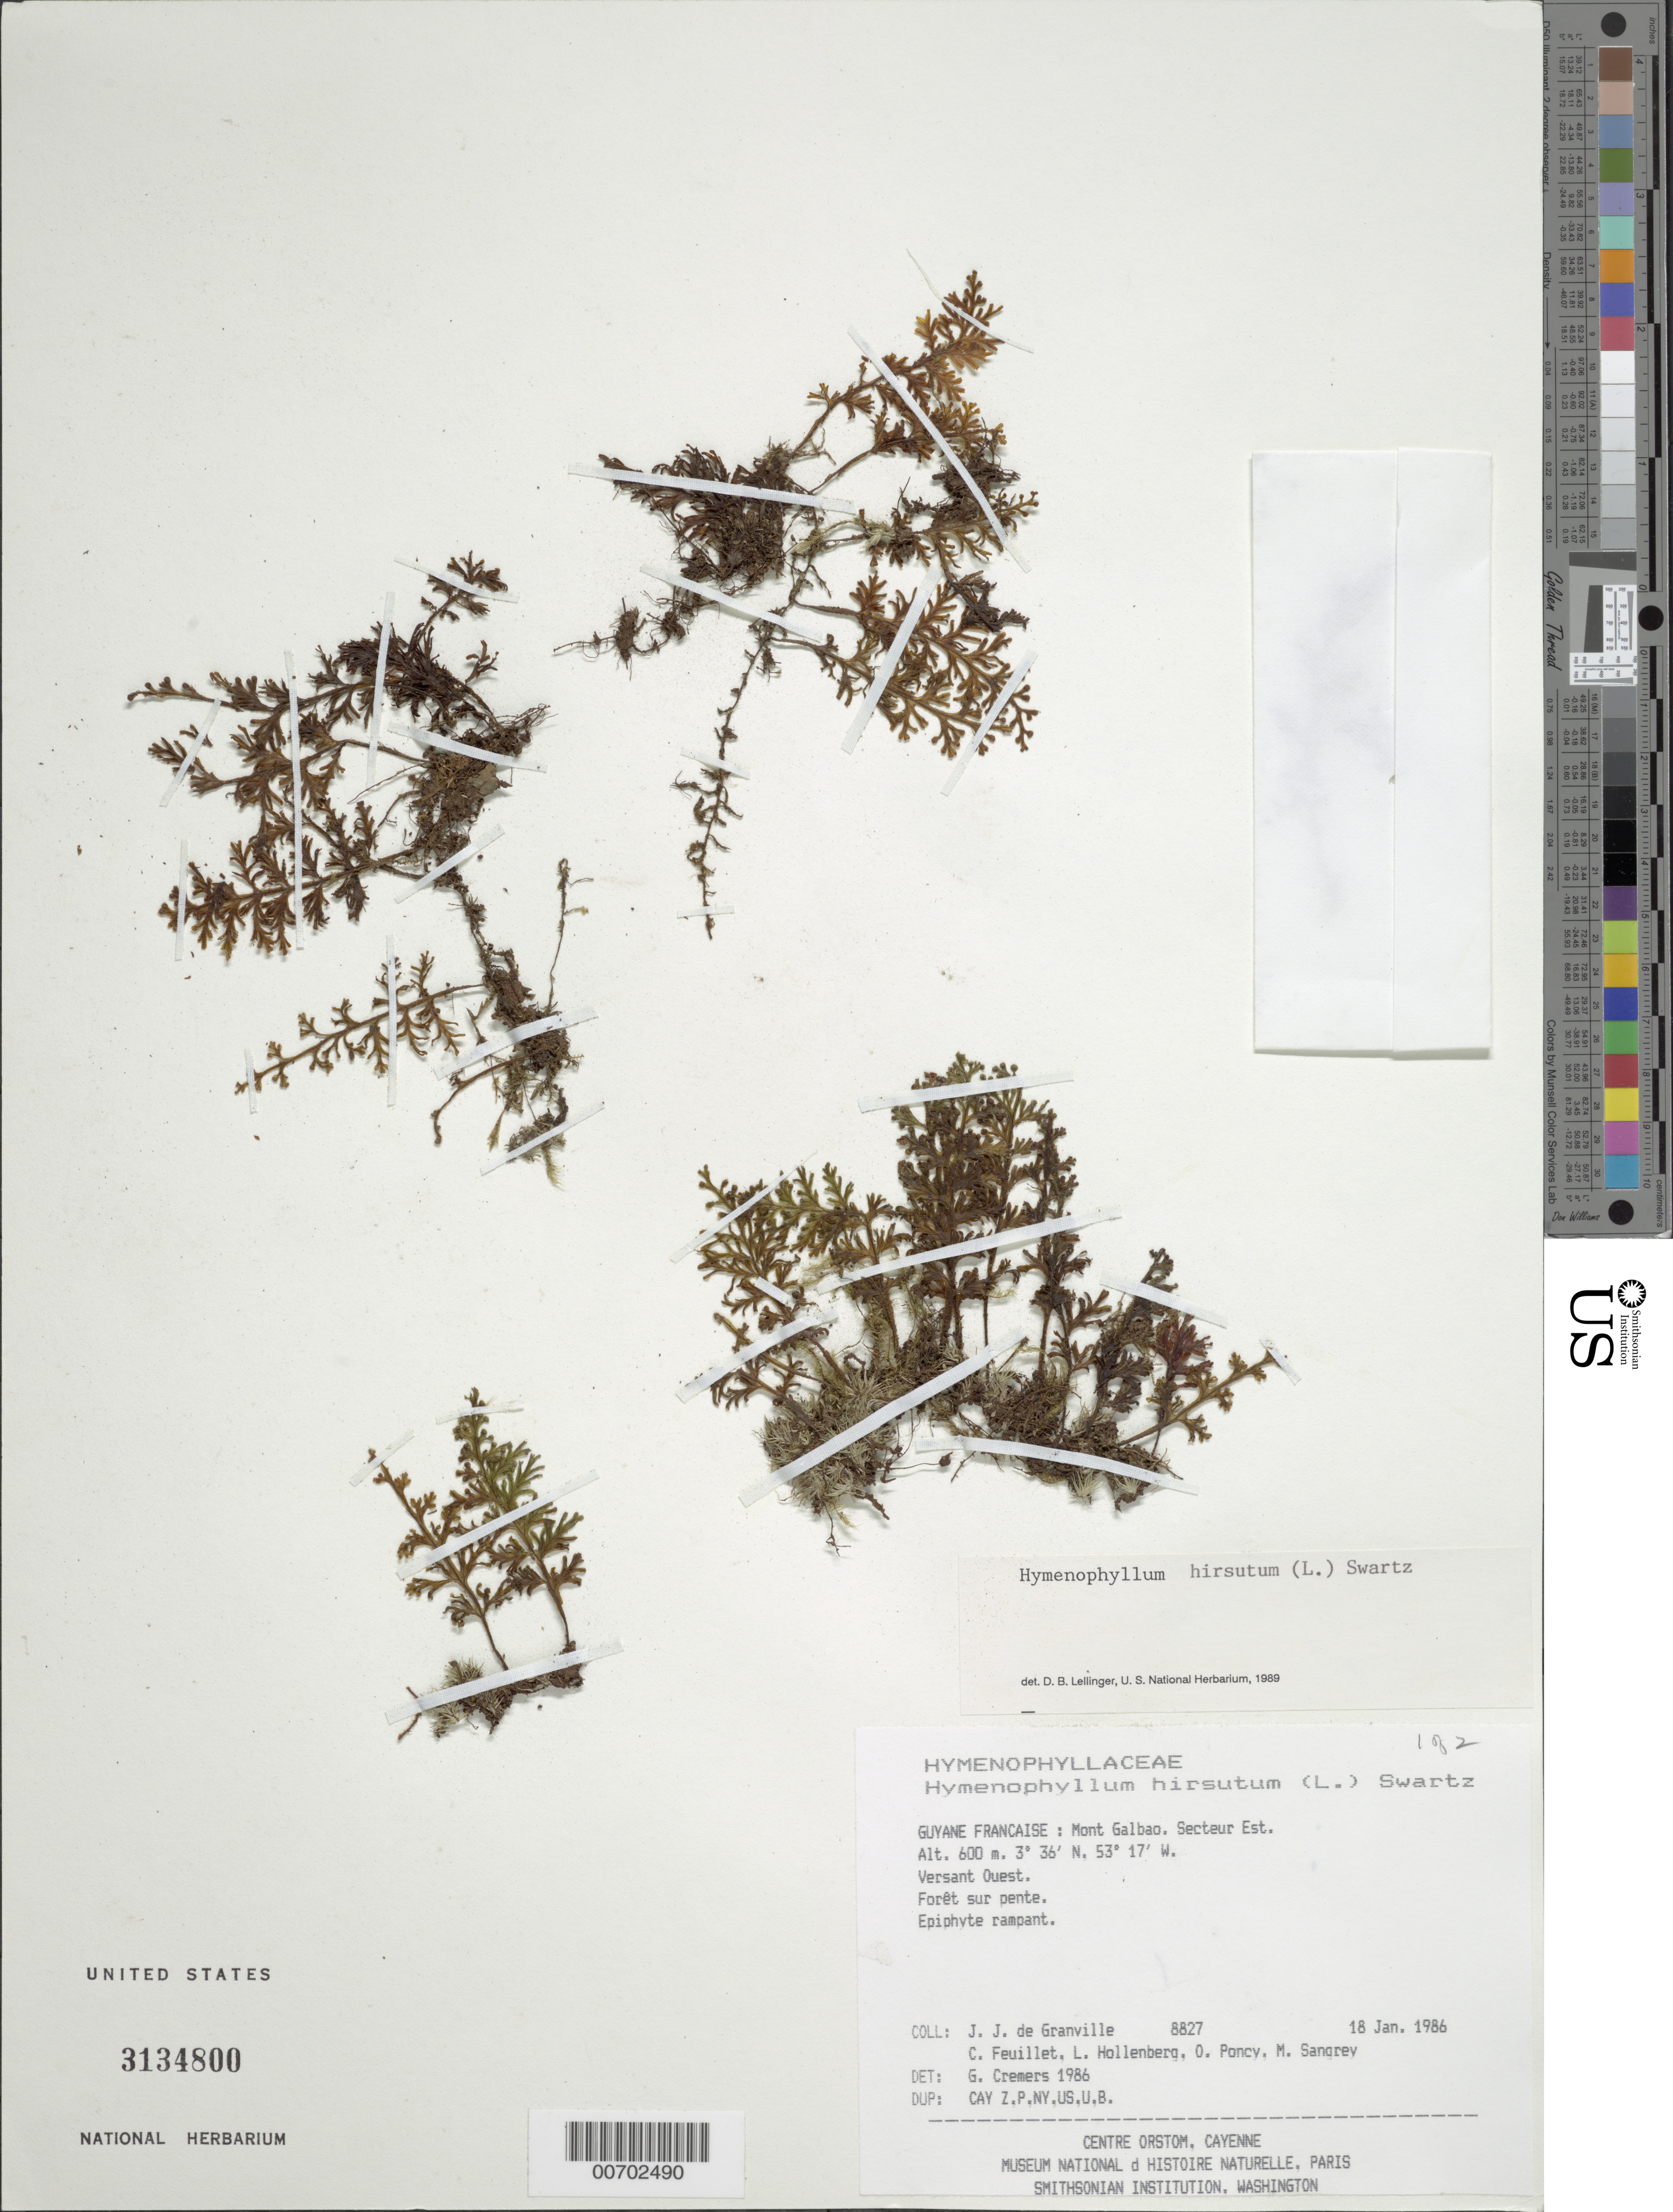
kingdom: Plantae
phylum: Tracheophyta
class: Polypodiopsida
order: Hymenophyllales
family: Hymenophyllaceae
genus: Hymenophyllum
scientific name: Hymenophyllum hirsutum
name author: (L.) Sw.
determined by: Cremers, Georges A.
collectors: J.-J. de Granville, C. Feuillet, L. Hollenberg, O. Poncy & M. S. Sangrey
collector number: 8827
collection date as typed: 18-Jan-86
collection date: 1986-01-18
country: French Guiana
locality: Mont Galbao. Secteur Est. Versant Ouest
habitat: Forêt sur pente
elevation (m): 600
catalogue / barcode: US 3134800